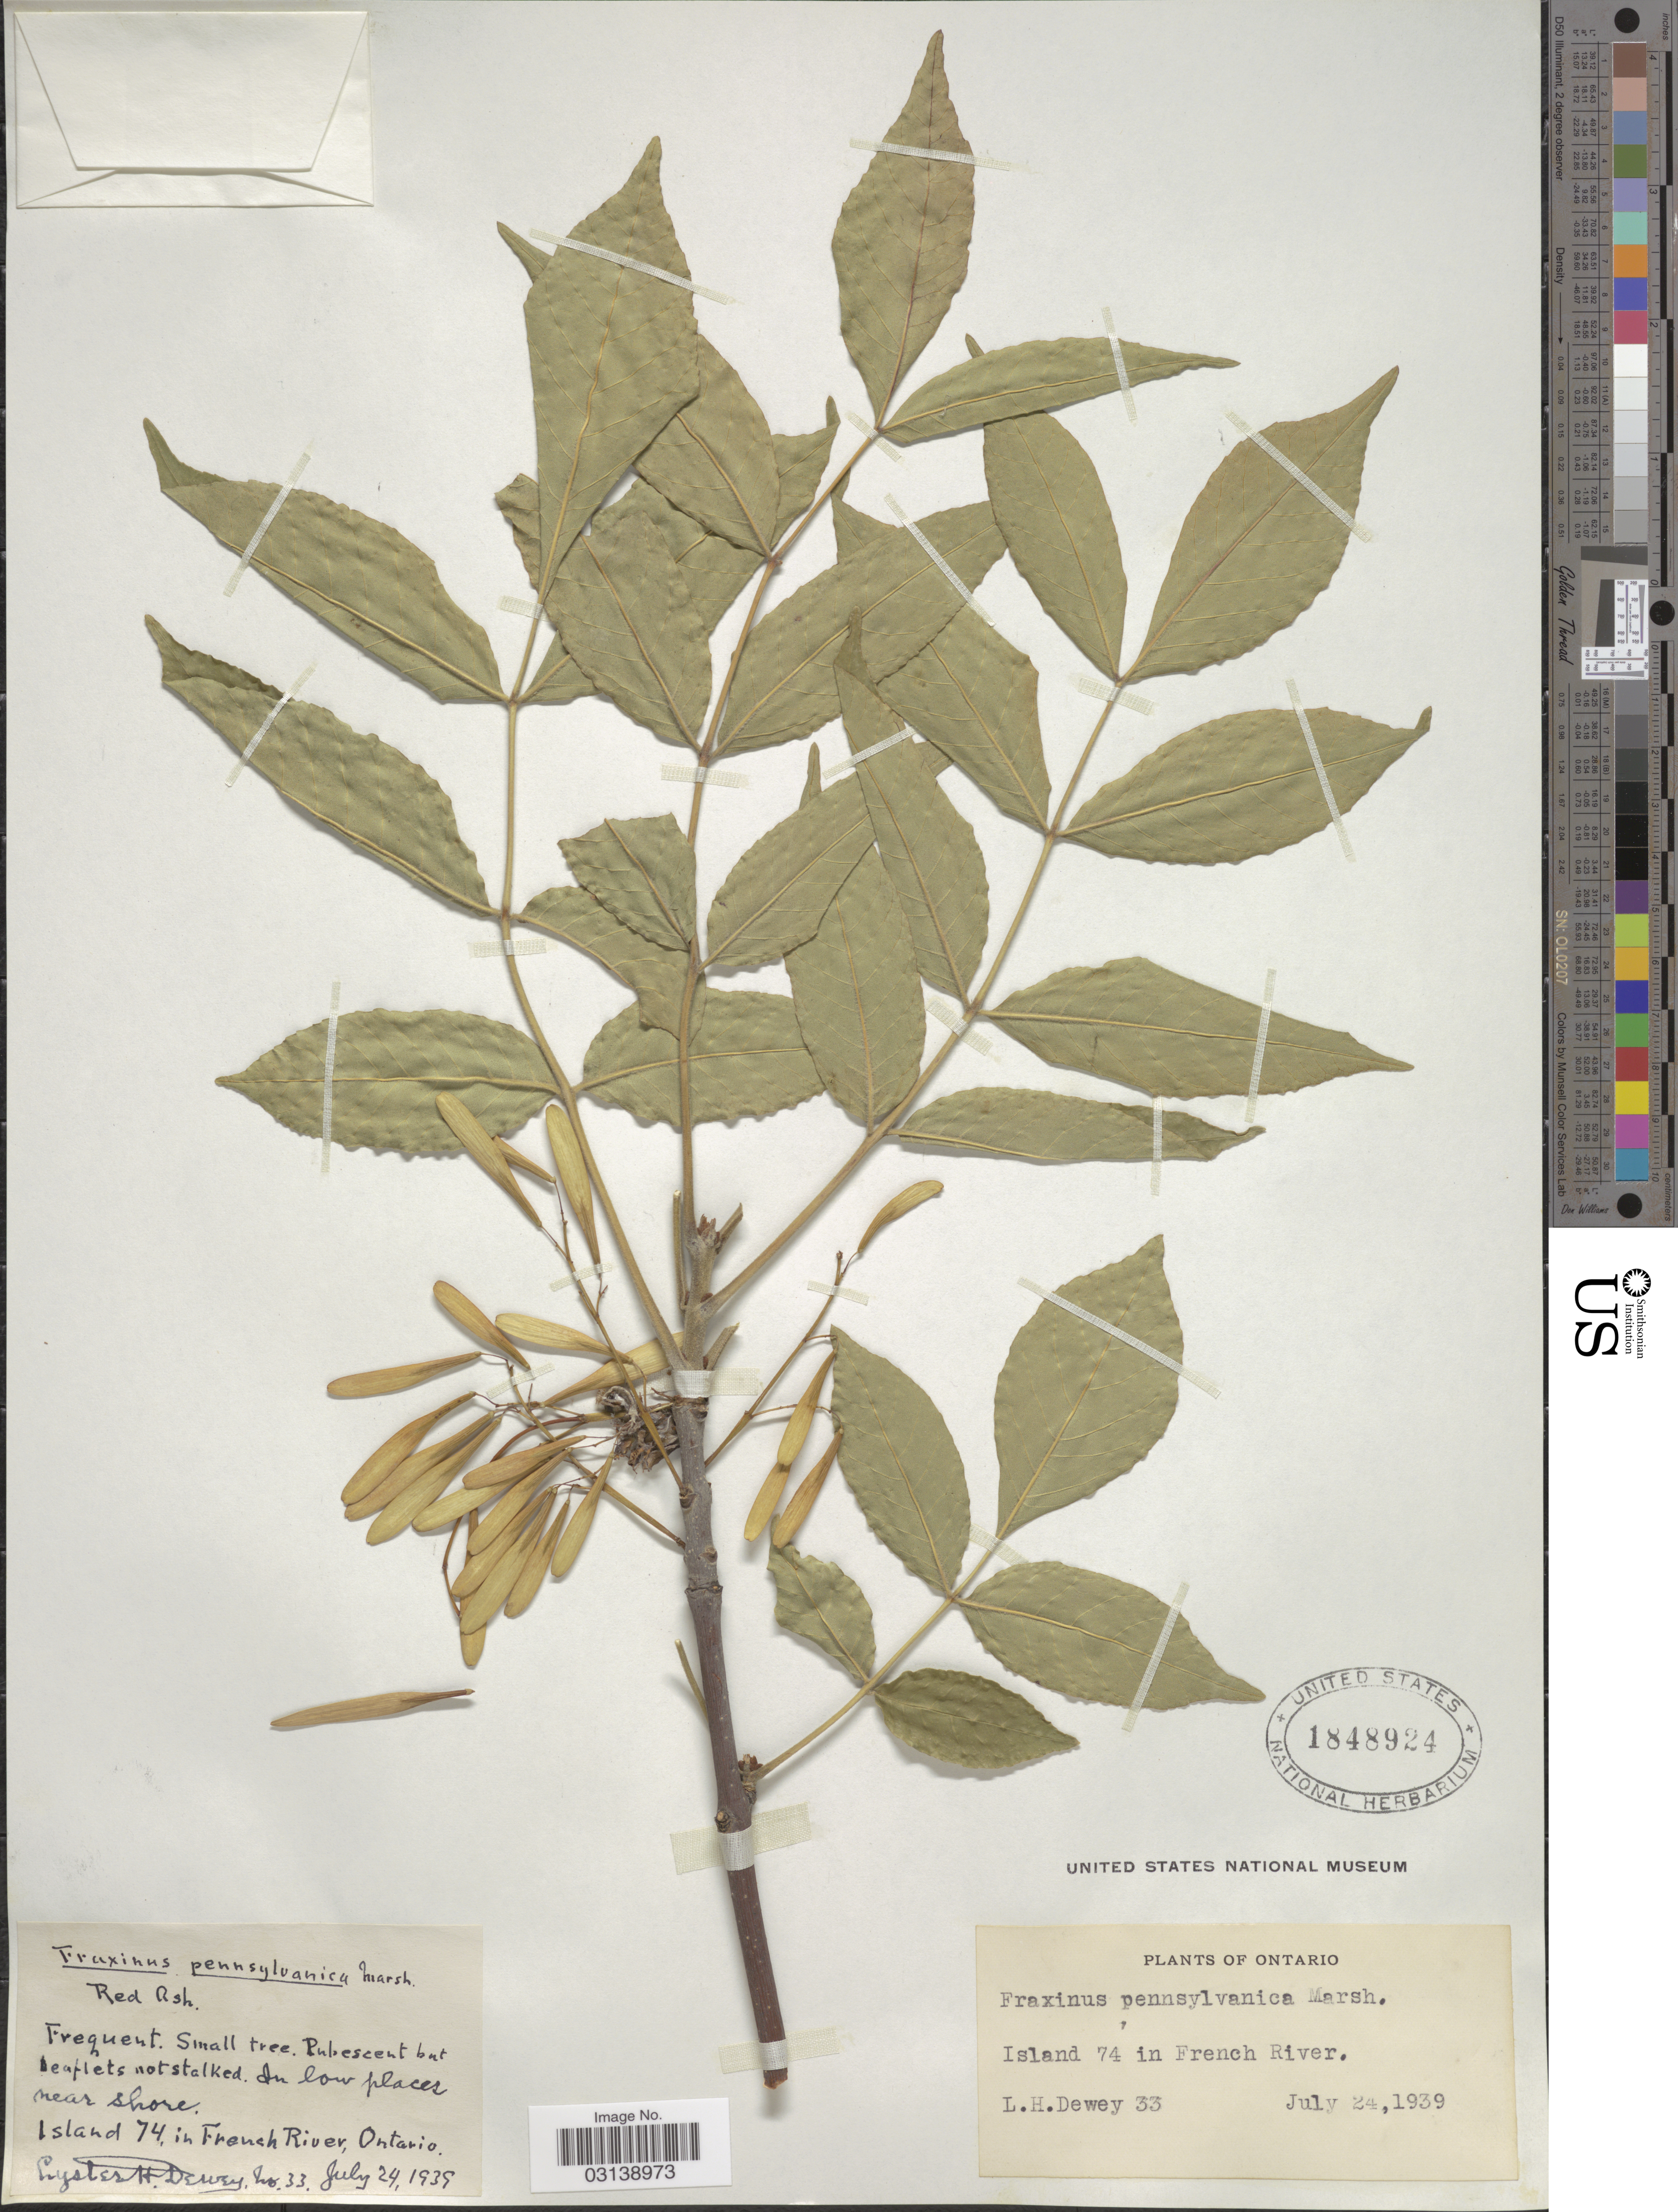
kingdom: Plantae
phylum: Tracheophyta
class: Magnoliopsida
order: Lamiales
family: Oleaceae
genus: Fraxinus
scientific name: Fraxinus pennsylvanica var. pubescens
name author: (Lam.) Lingelsh.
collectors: L. H. Dewey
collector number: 33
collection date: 1939-07-24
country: Canada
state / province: Ontario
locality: Island 74 in French River.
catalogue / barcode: US 1848924